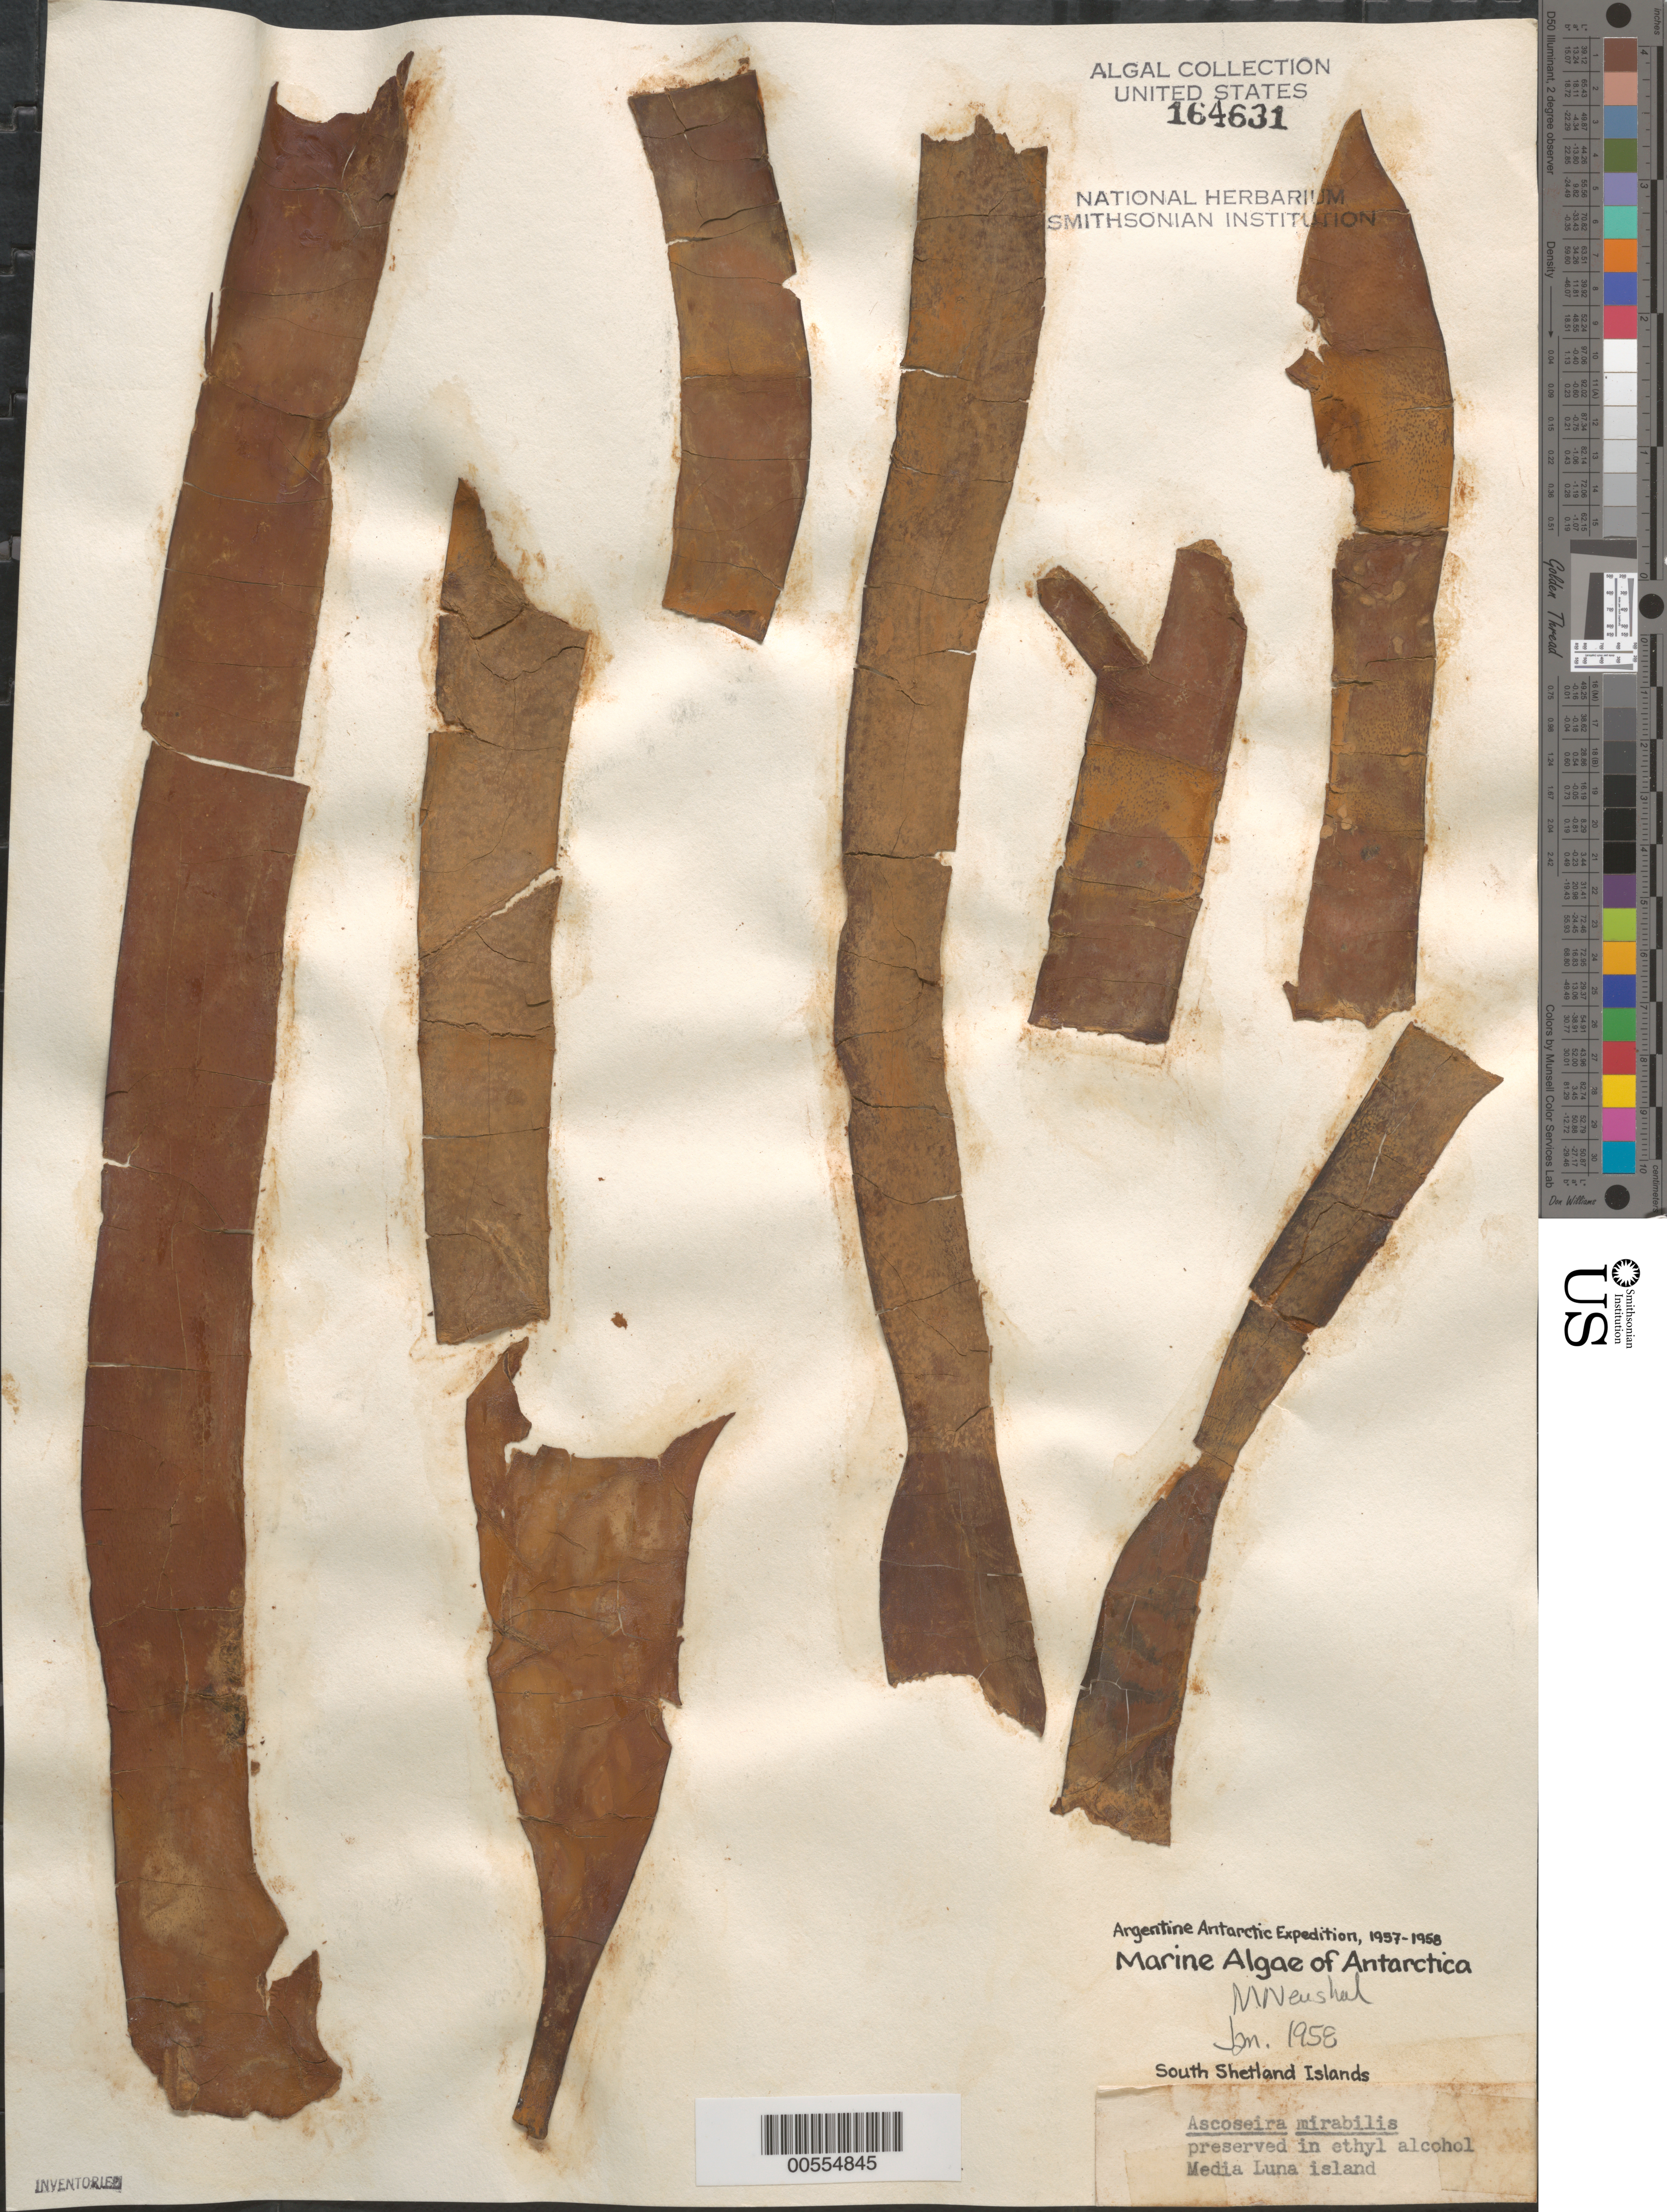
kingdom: Chromista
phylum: Ochrophyta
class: Phaeophyceae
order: Ascoseirales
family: Ascoseiraceae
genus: Ascoseira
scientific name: Ascoseira mirabilis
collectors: M. Neushul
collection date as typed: Jan 1958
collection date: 1958-01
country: Antarctica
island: Half Moon Island (Media Luna Island)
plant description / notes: Argentine Antarctic Expedition, 1957-1958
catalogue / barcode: US 164631